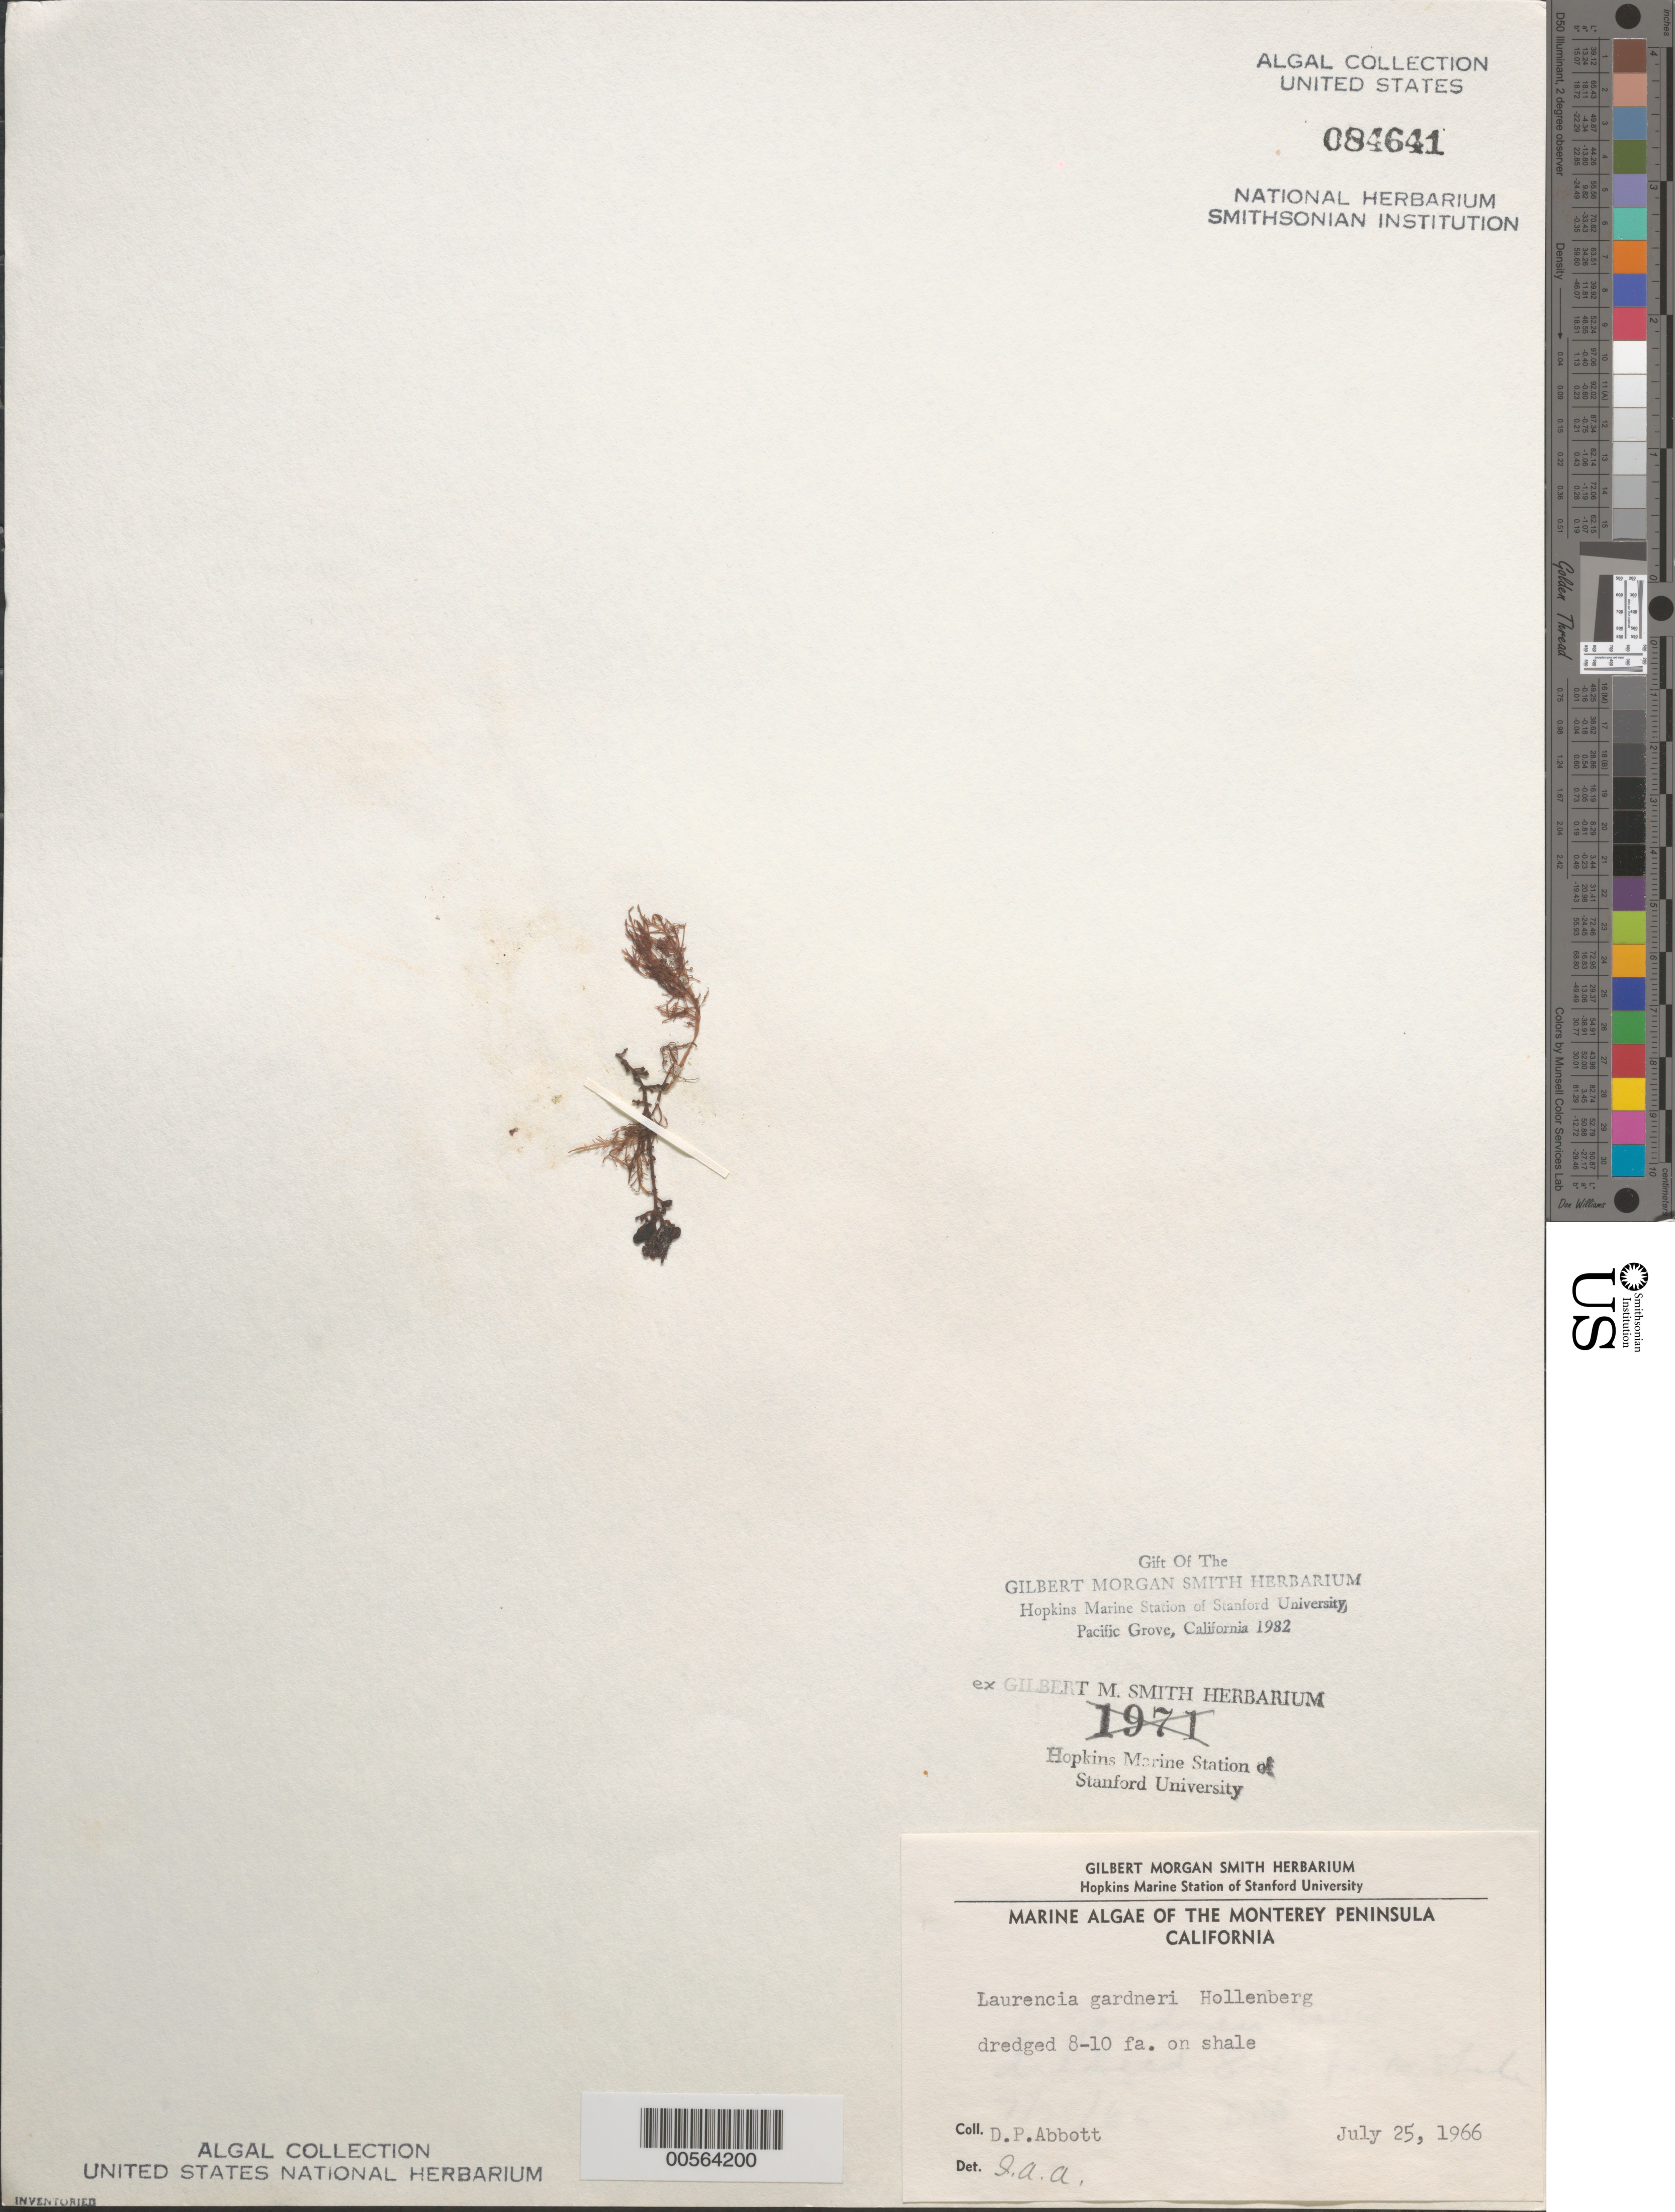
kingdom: Plantae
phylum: Rhodophyta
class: Florideophyceae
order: Ceramiales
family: Rhodomelaceae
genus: Laurencia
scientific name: Laurencia gardneri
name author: Hollenb. in G.M. Sm. & Hollenb.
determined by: Abbott, Isabella A.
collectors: D. P. Abbott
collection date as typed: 25 Jul 1966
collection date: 1966-07-25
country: United States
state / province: California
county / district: Monterey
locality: Monterey Peninsula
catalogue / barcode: US 84641